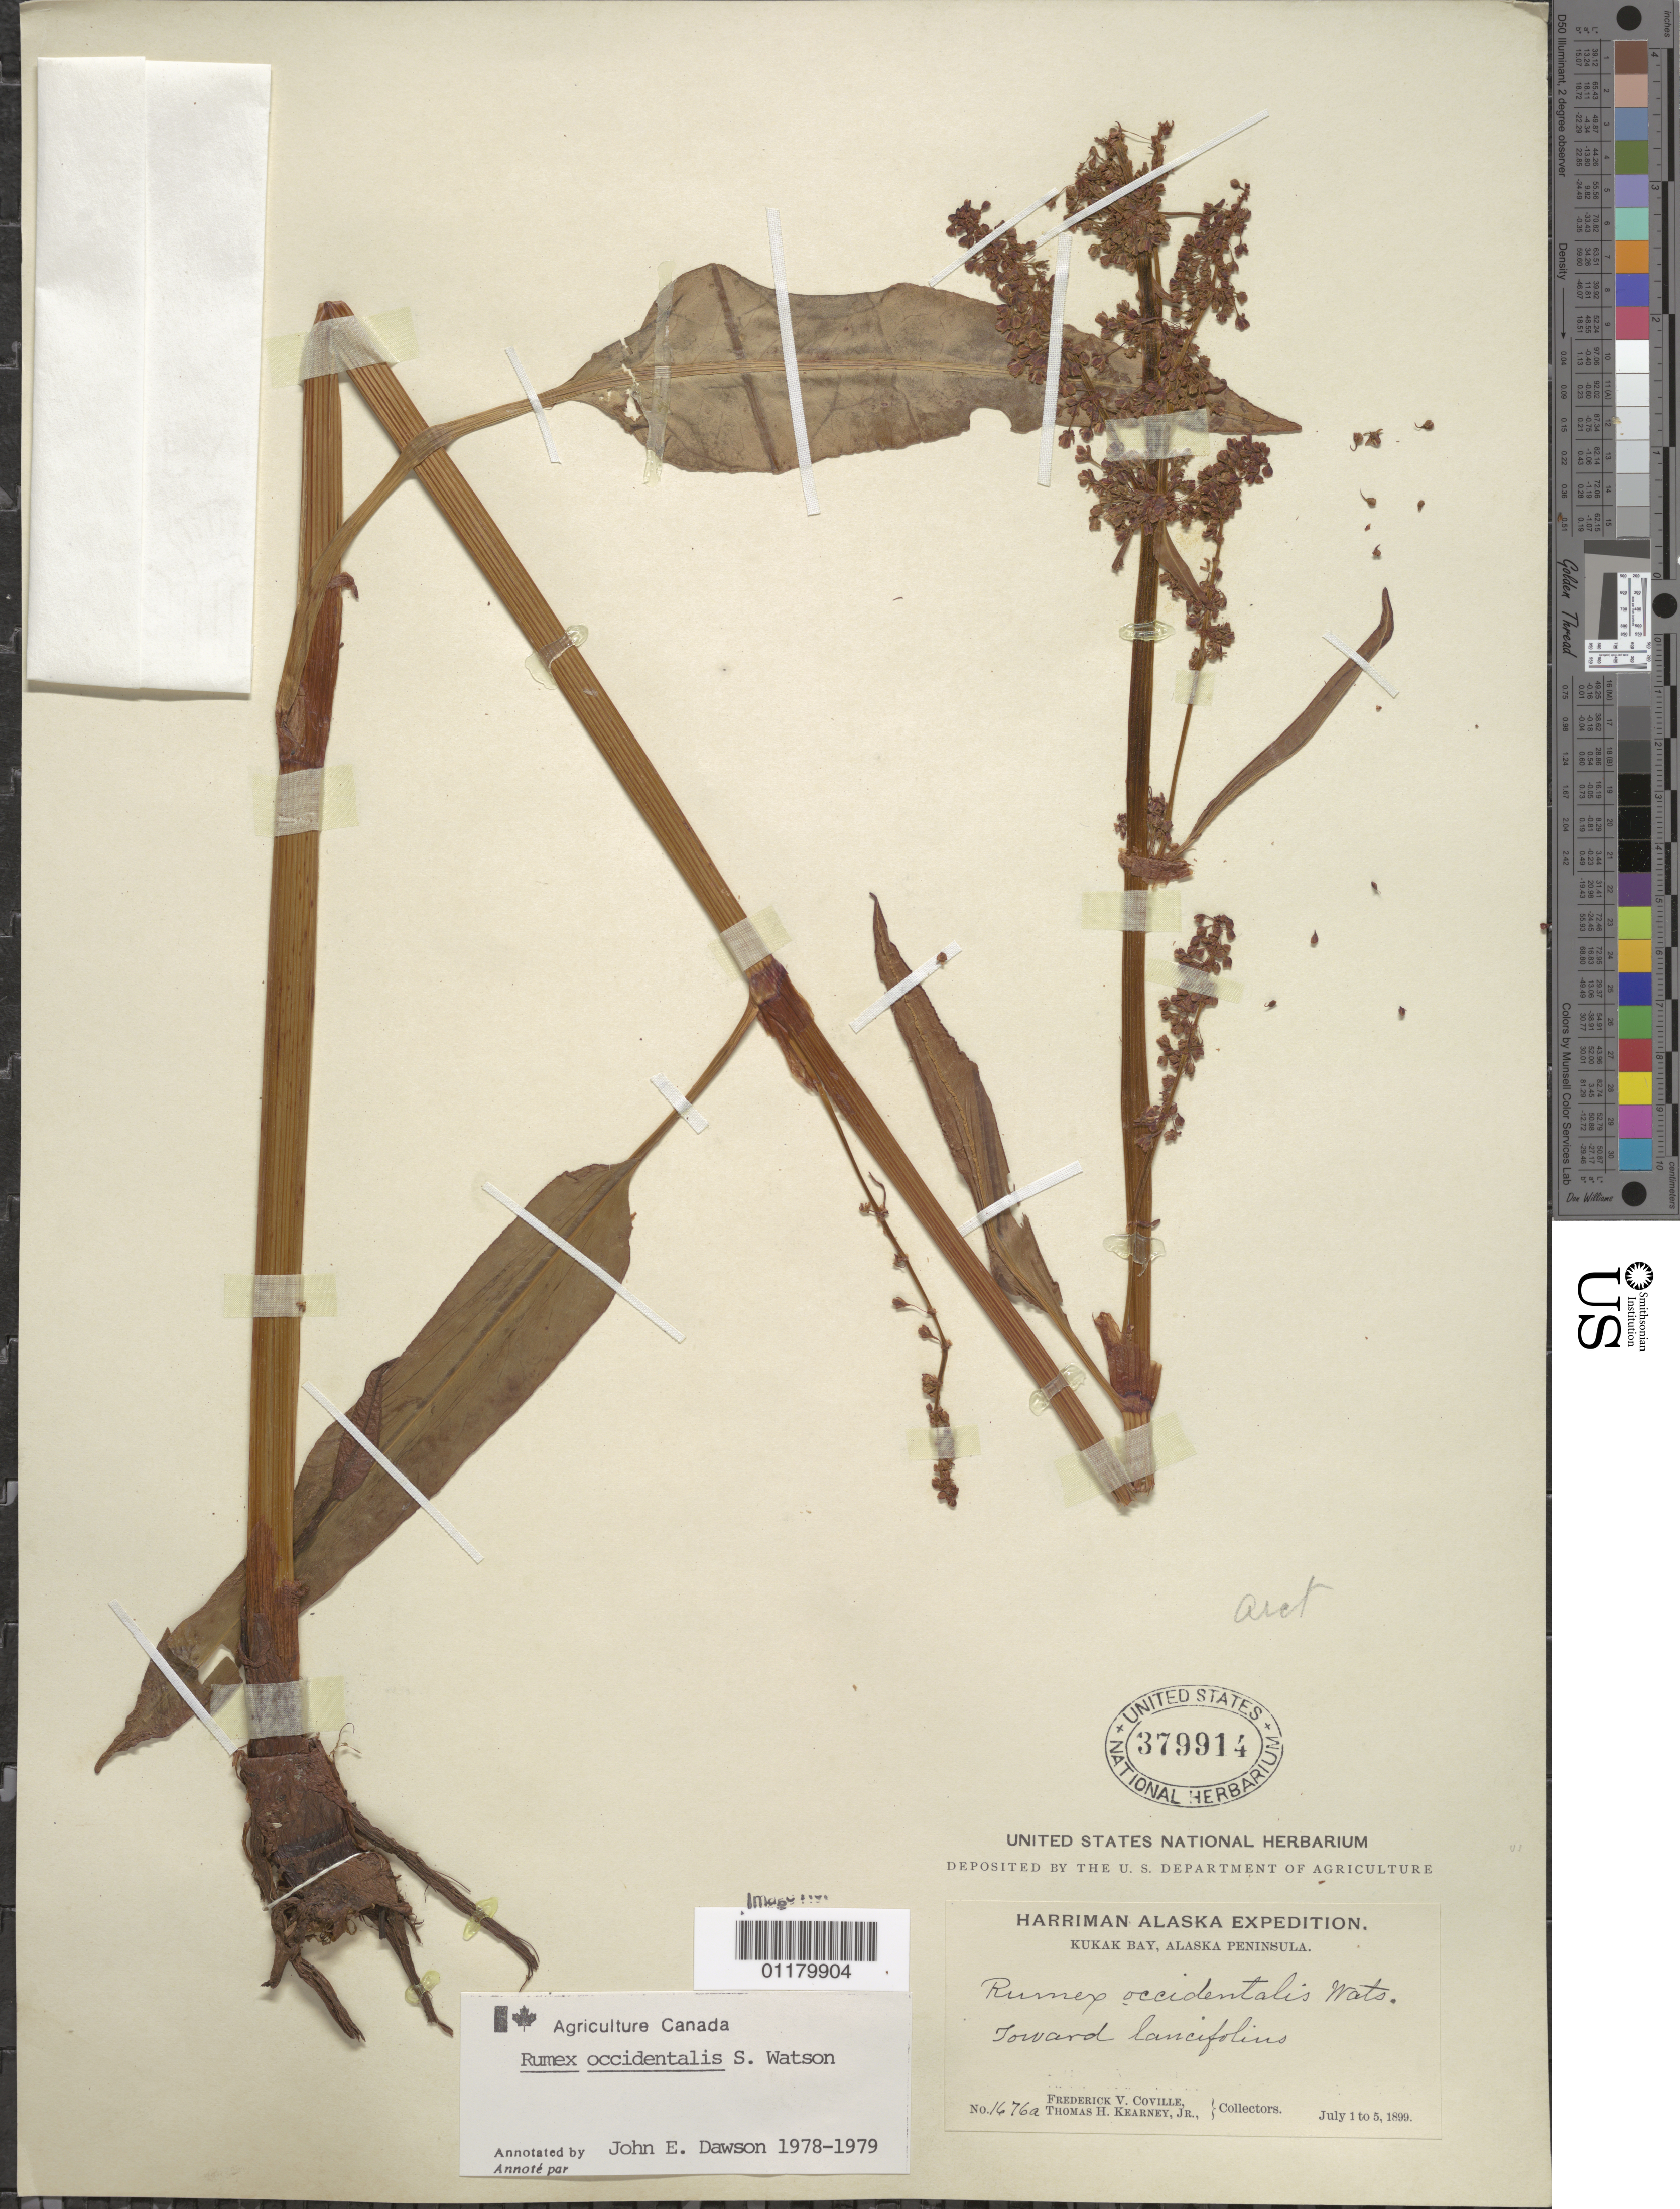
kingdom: Plantae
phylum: Tracheophyta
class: Magnoliopsida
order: Caryophyllales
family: Polygonaceae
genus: Rumex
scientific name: Rumex occidentalis var. occidentalis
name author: S. Watson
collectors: F. V. Coville & T. H. Kearney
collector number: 1676a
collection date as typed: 01 Jul 1899 to 05 Jul 1899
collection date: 1899-07-01/1899-07-05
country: United States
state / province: Alaska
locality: Kukak Bay, Alaska Peninsula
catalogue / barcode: US 379914